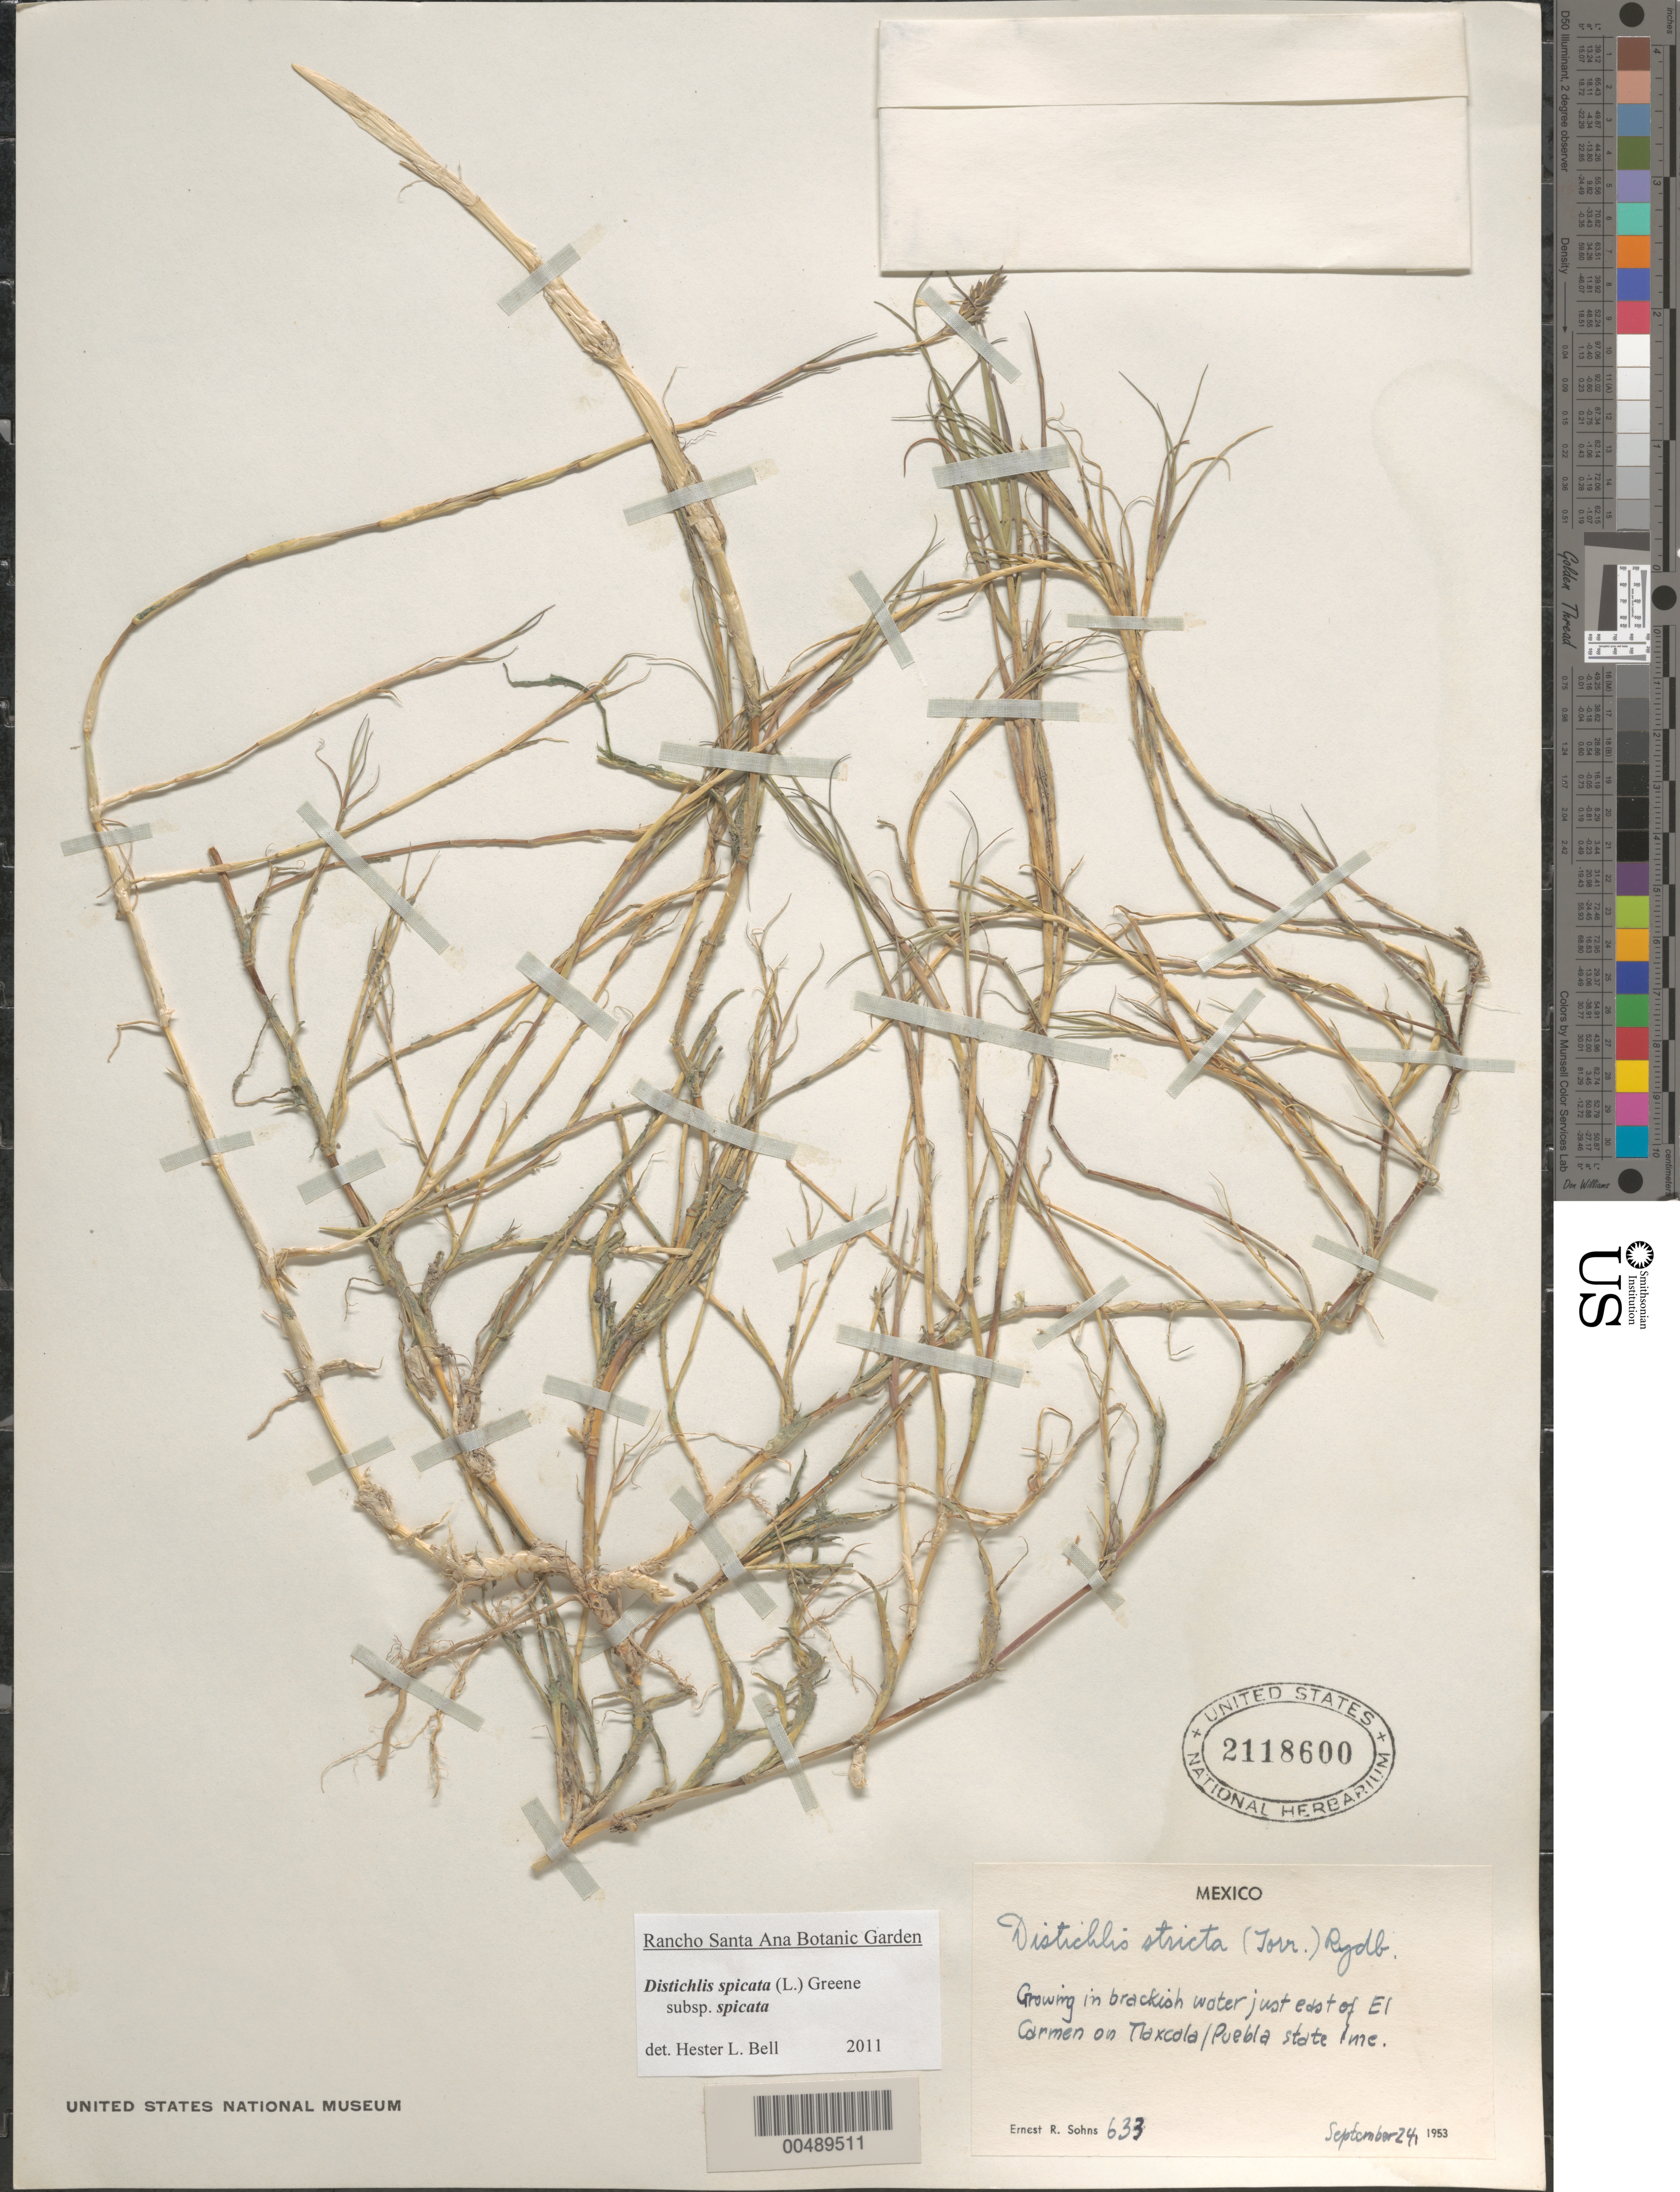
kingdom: Plantae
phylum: Tracheophyta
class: Liliopsida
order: Poales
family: Poaceae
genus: Distichlis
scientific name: Distichlis spicata subsp. spicata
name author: (L.) Greene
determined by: Bell, H. L.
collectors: E. R. Sohns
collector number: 633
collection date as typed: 24 Sep 1953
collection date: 1953-09-24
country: Mexico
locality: Just E of El Carmen on Tlaxcola/Puebla state line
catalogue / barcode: US 2118600